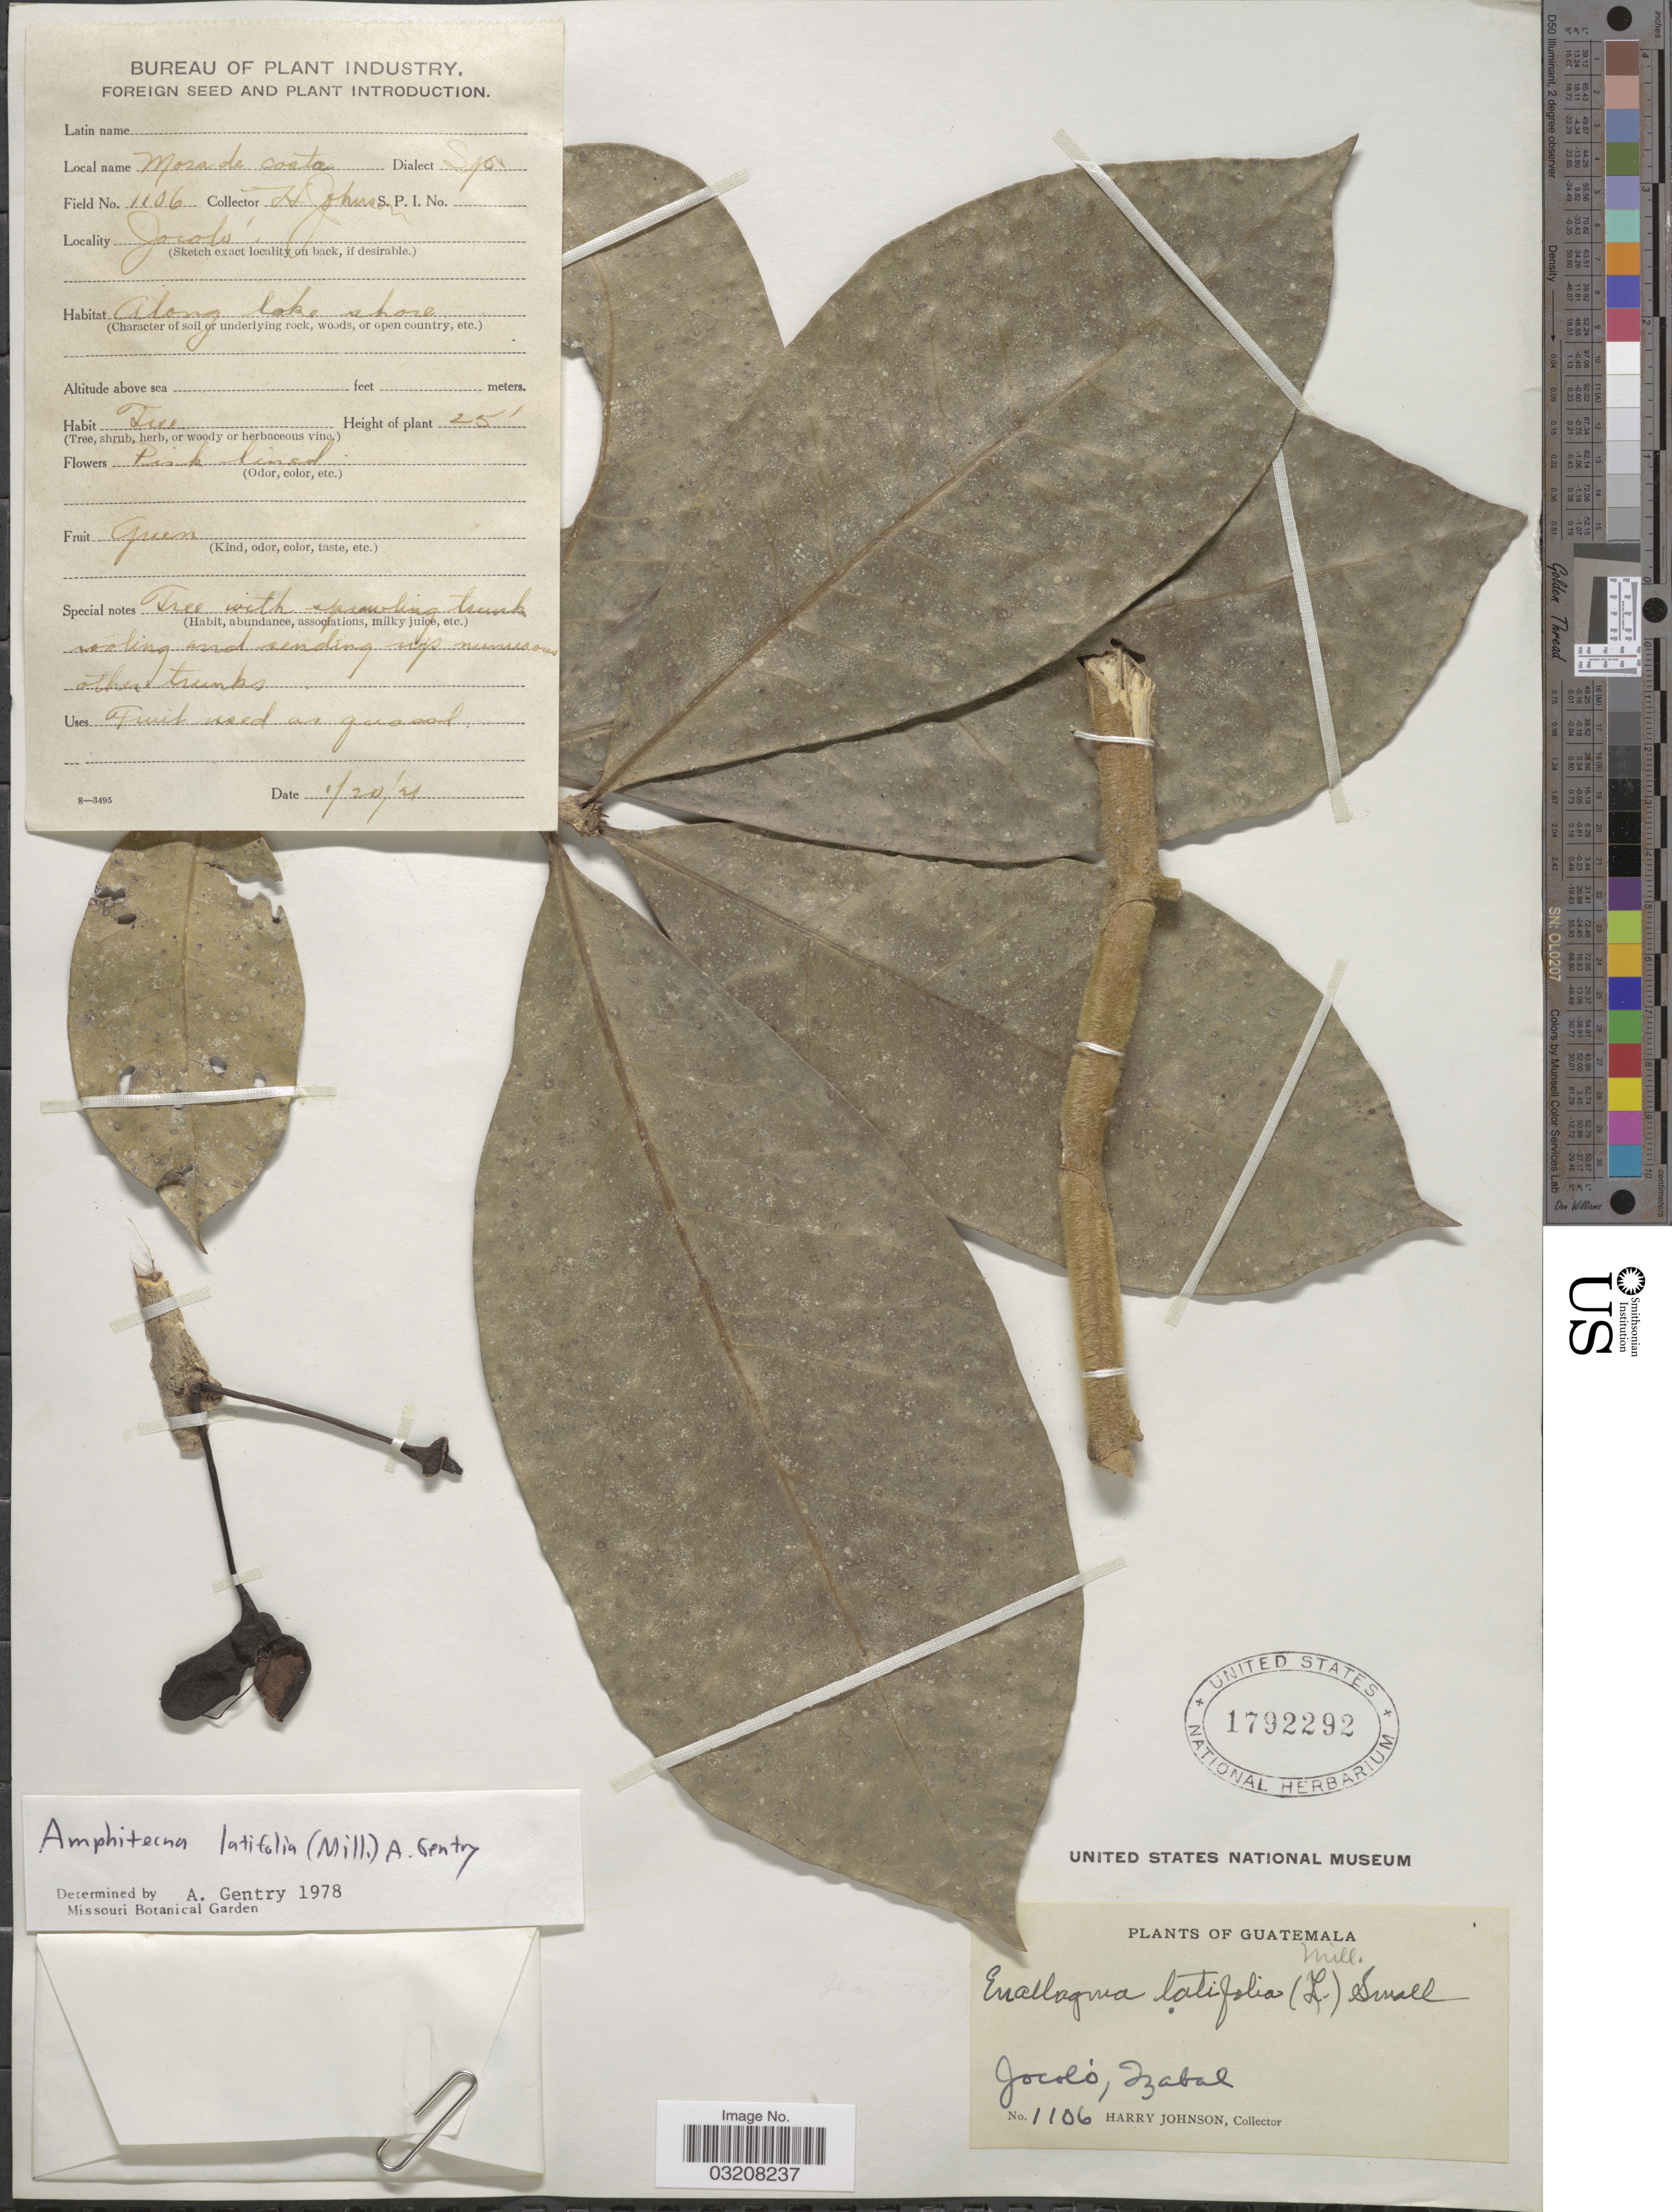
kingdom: Plantae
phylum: Tracheophyta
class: Magnoliopsida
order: Lamiales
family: Bignoniaceae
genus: Amphitecna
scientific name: Amphitecna latifolia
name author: (Mill.) A.H. Gentry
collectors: H. Johnson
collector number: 1106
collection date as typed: Transcribed d/m/y: 20/1/21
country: Guatemala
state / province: Izabal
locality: Jocoló. Along lake shore.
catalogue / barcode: US 1792292